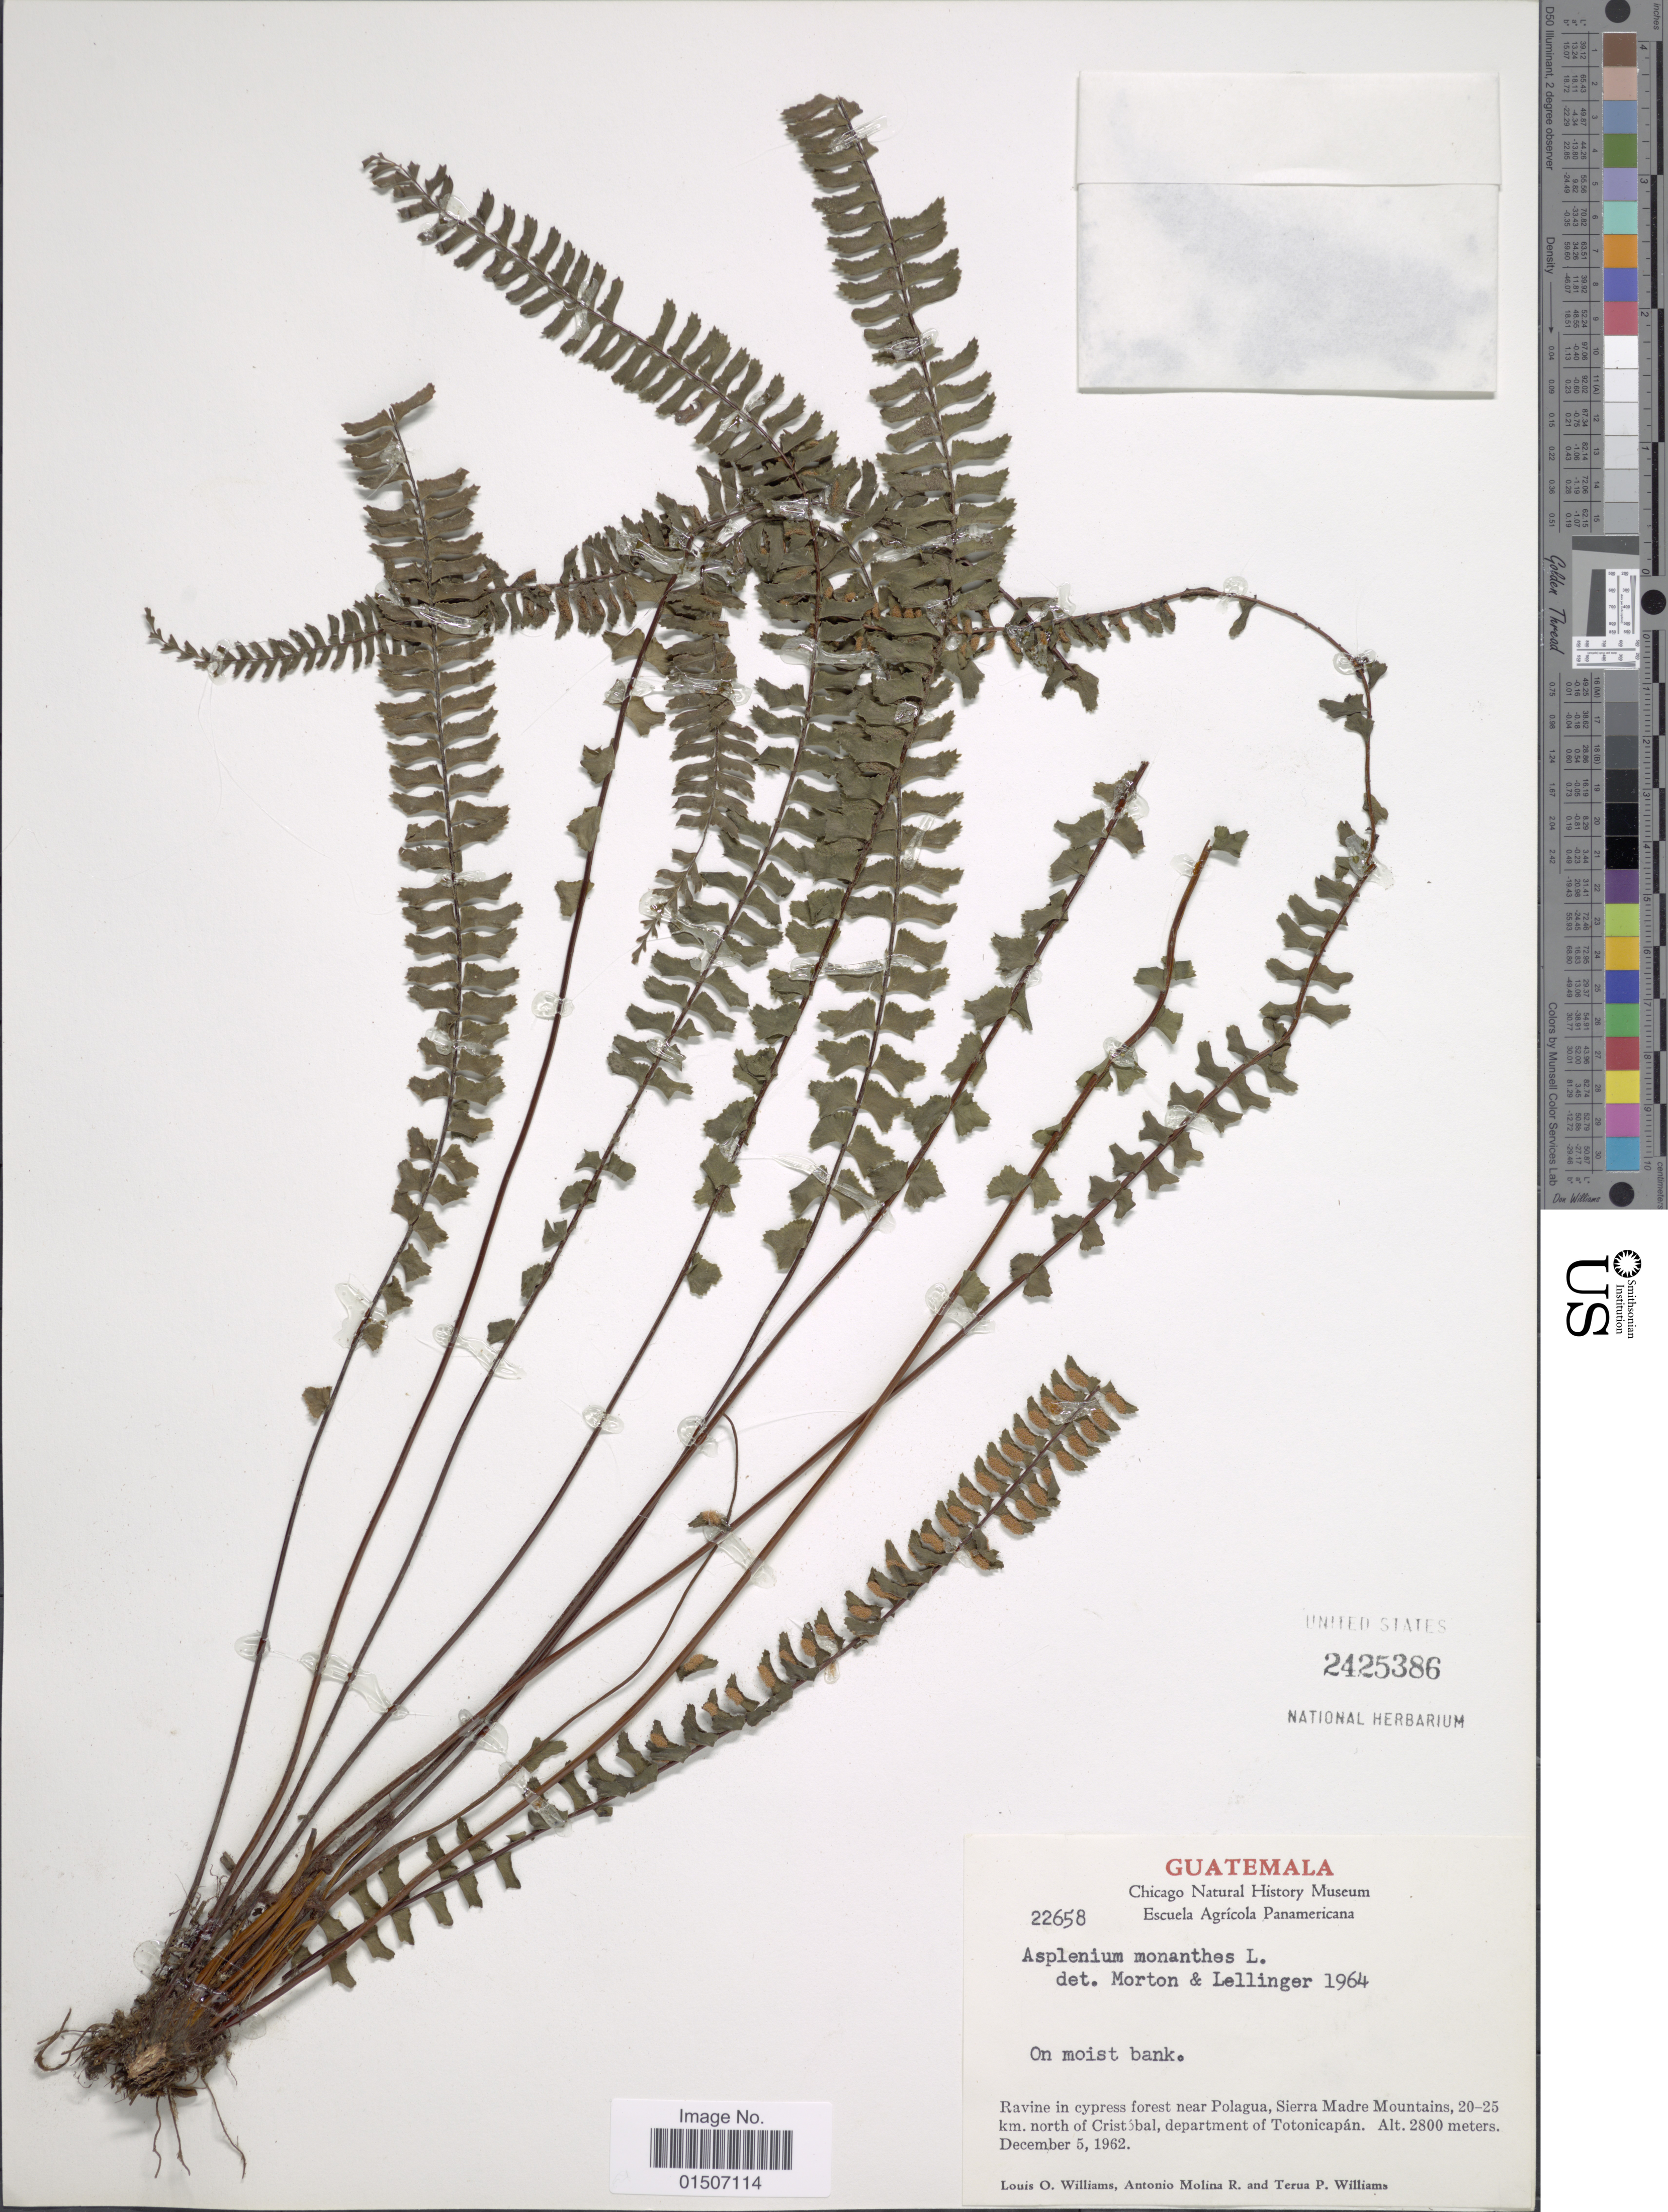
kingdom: Plantae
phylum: Tracheophyta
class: Polypodiopsida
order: Polypodiales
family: Aspleniaceae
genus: Asplenium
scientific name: Asplenium monanthes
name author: L.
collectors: L. O. Williams, A. Molina R. & T. P. Williams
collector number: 22658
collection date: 1962-12-05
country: Guatemala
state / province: Totonicapan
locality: On moist bank, Ravine in cypress forest near Polagua, Sierra Madre Mountains, 20-25 km. north of Cristóbal, department of Totonicapán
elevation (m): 2800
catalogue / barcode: US 2425386